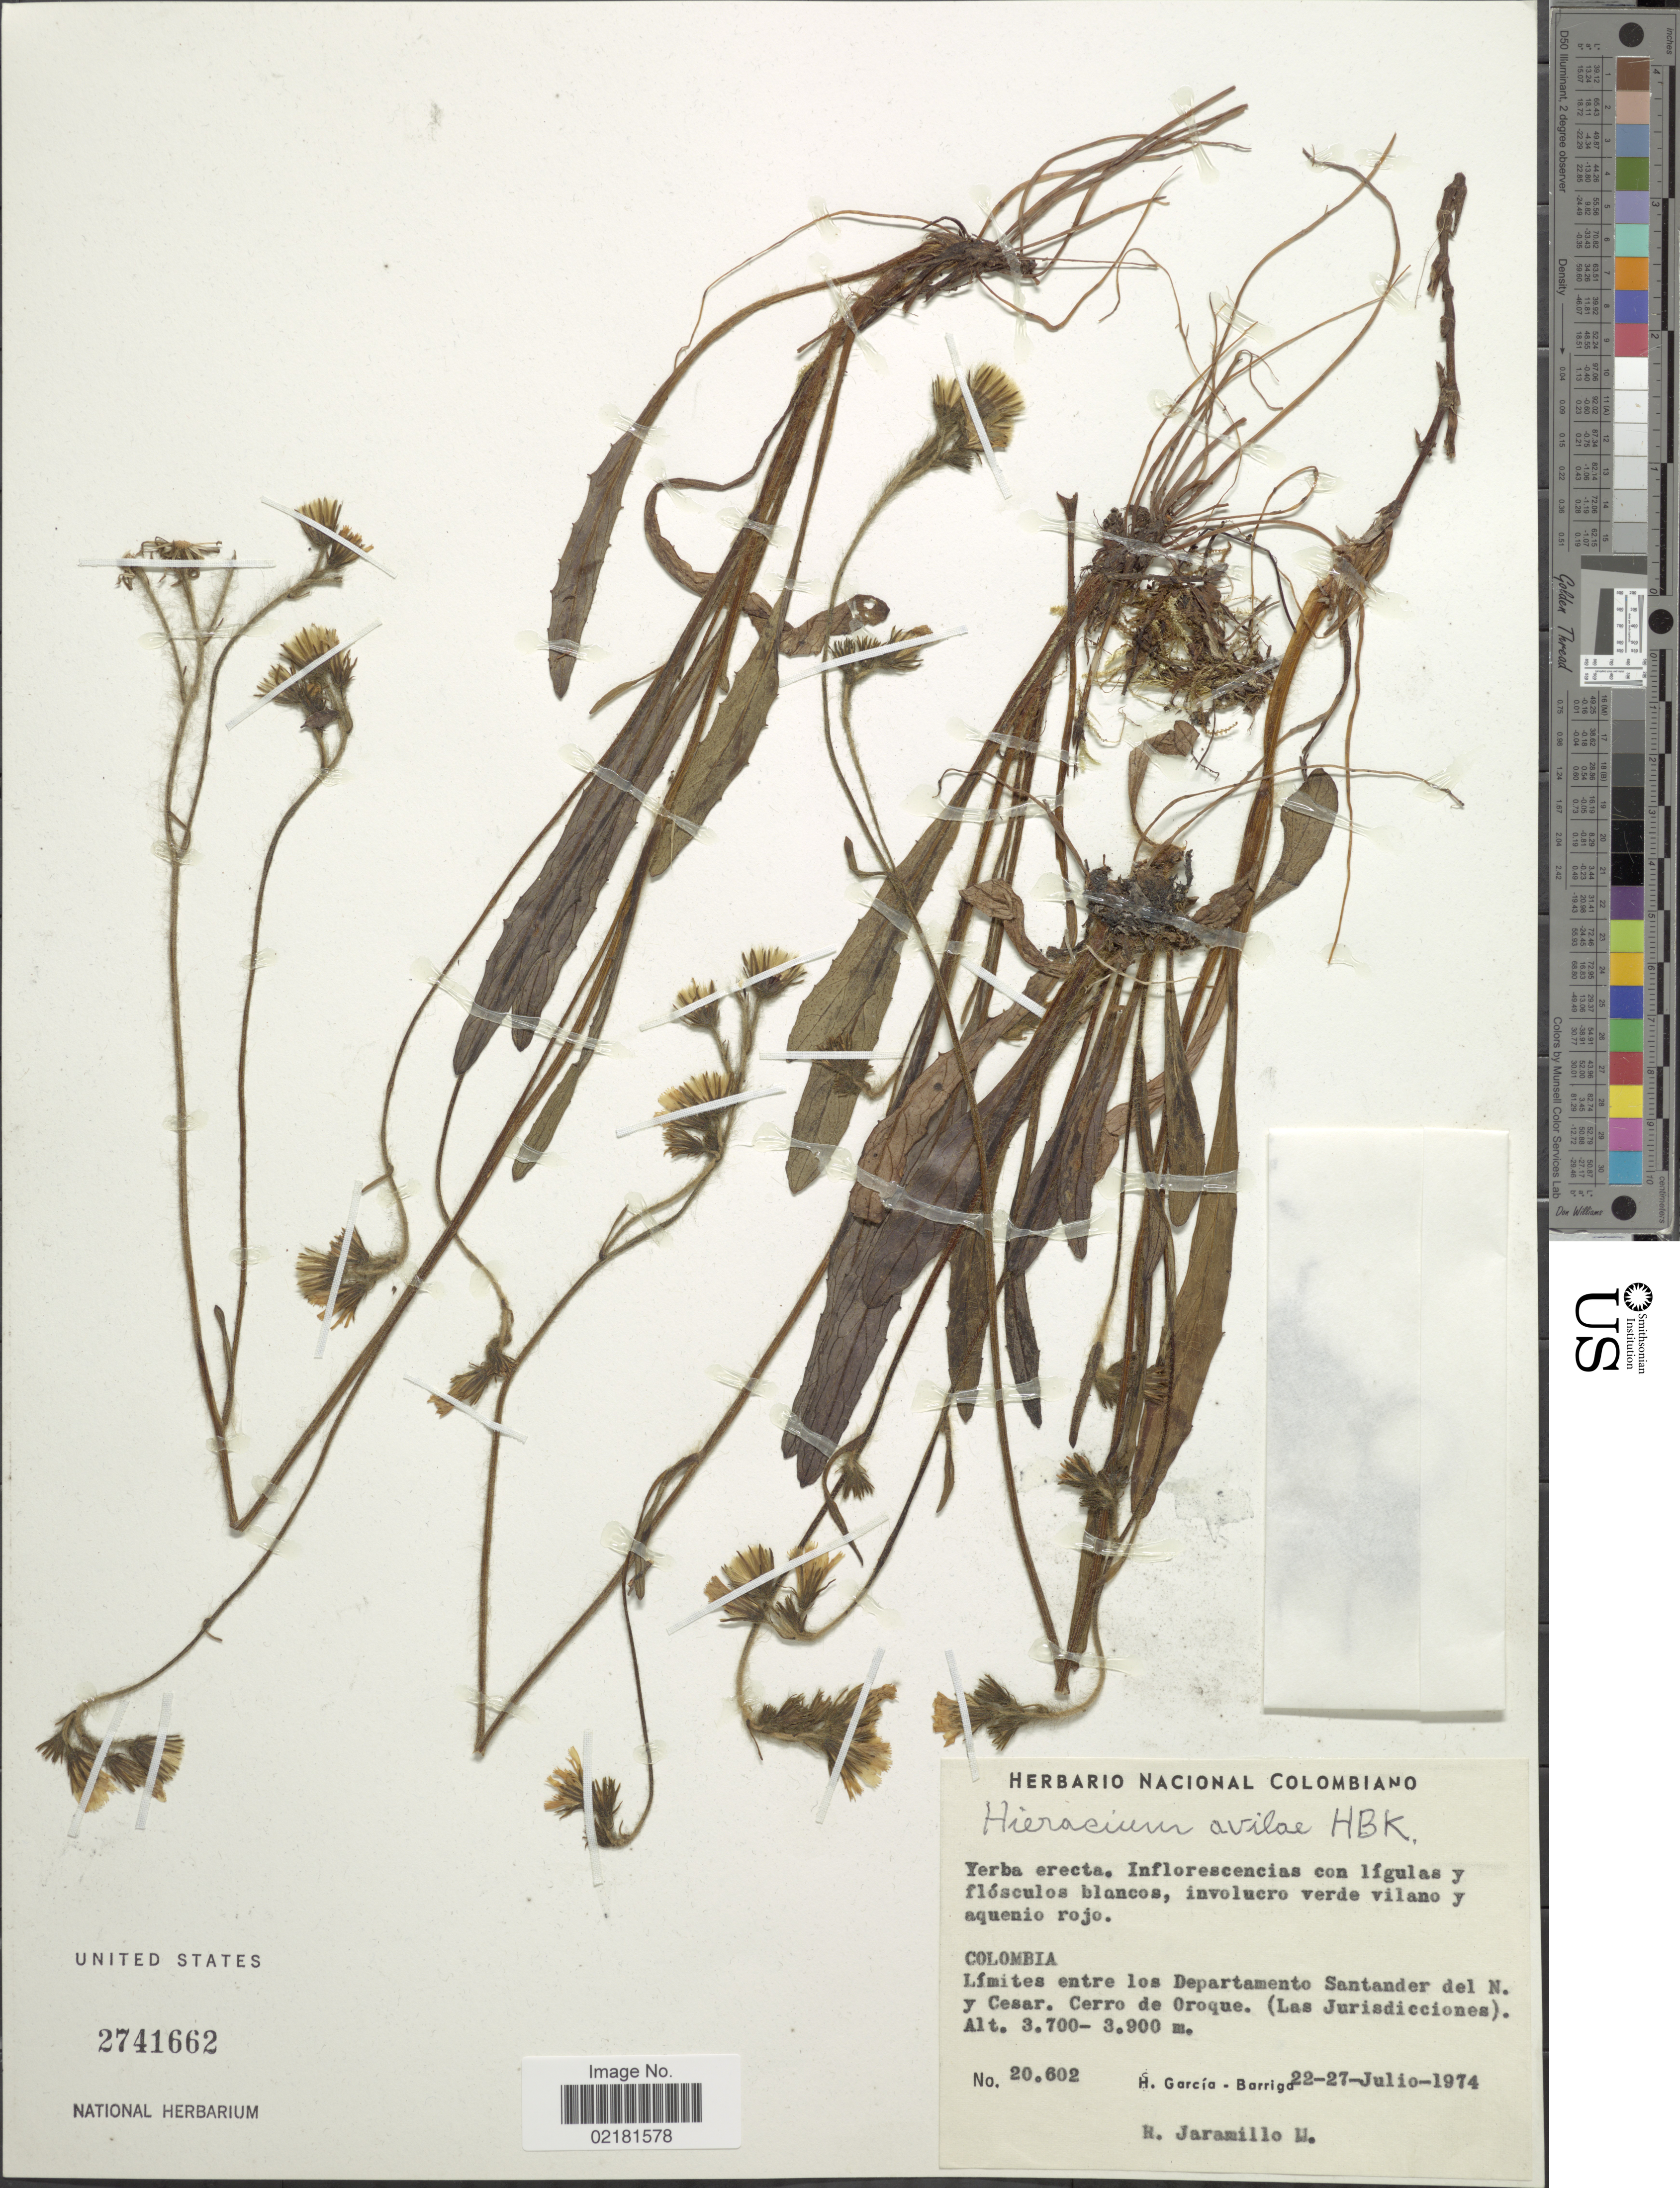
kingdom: Plantae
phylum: Tracheophyta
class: Magnoliopsida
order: Asterales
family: Asteraceae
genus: Hieracium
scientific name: Hieracium avilae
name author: Kunth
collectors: H. García Barriga & R. Jaramillo M.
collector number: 20602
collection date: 1974-07-22/1974-07-27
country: Colombia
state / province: Santander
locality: Limites entre los Departamento Santander del N. y Cesar, Cerro de Oroque (Las Jurisdicciones).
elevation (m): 3700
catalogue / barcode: US 2741662